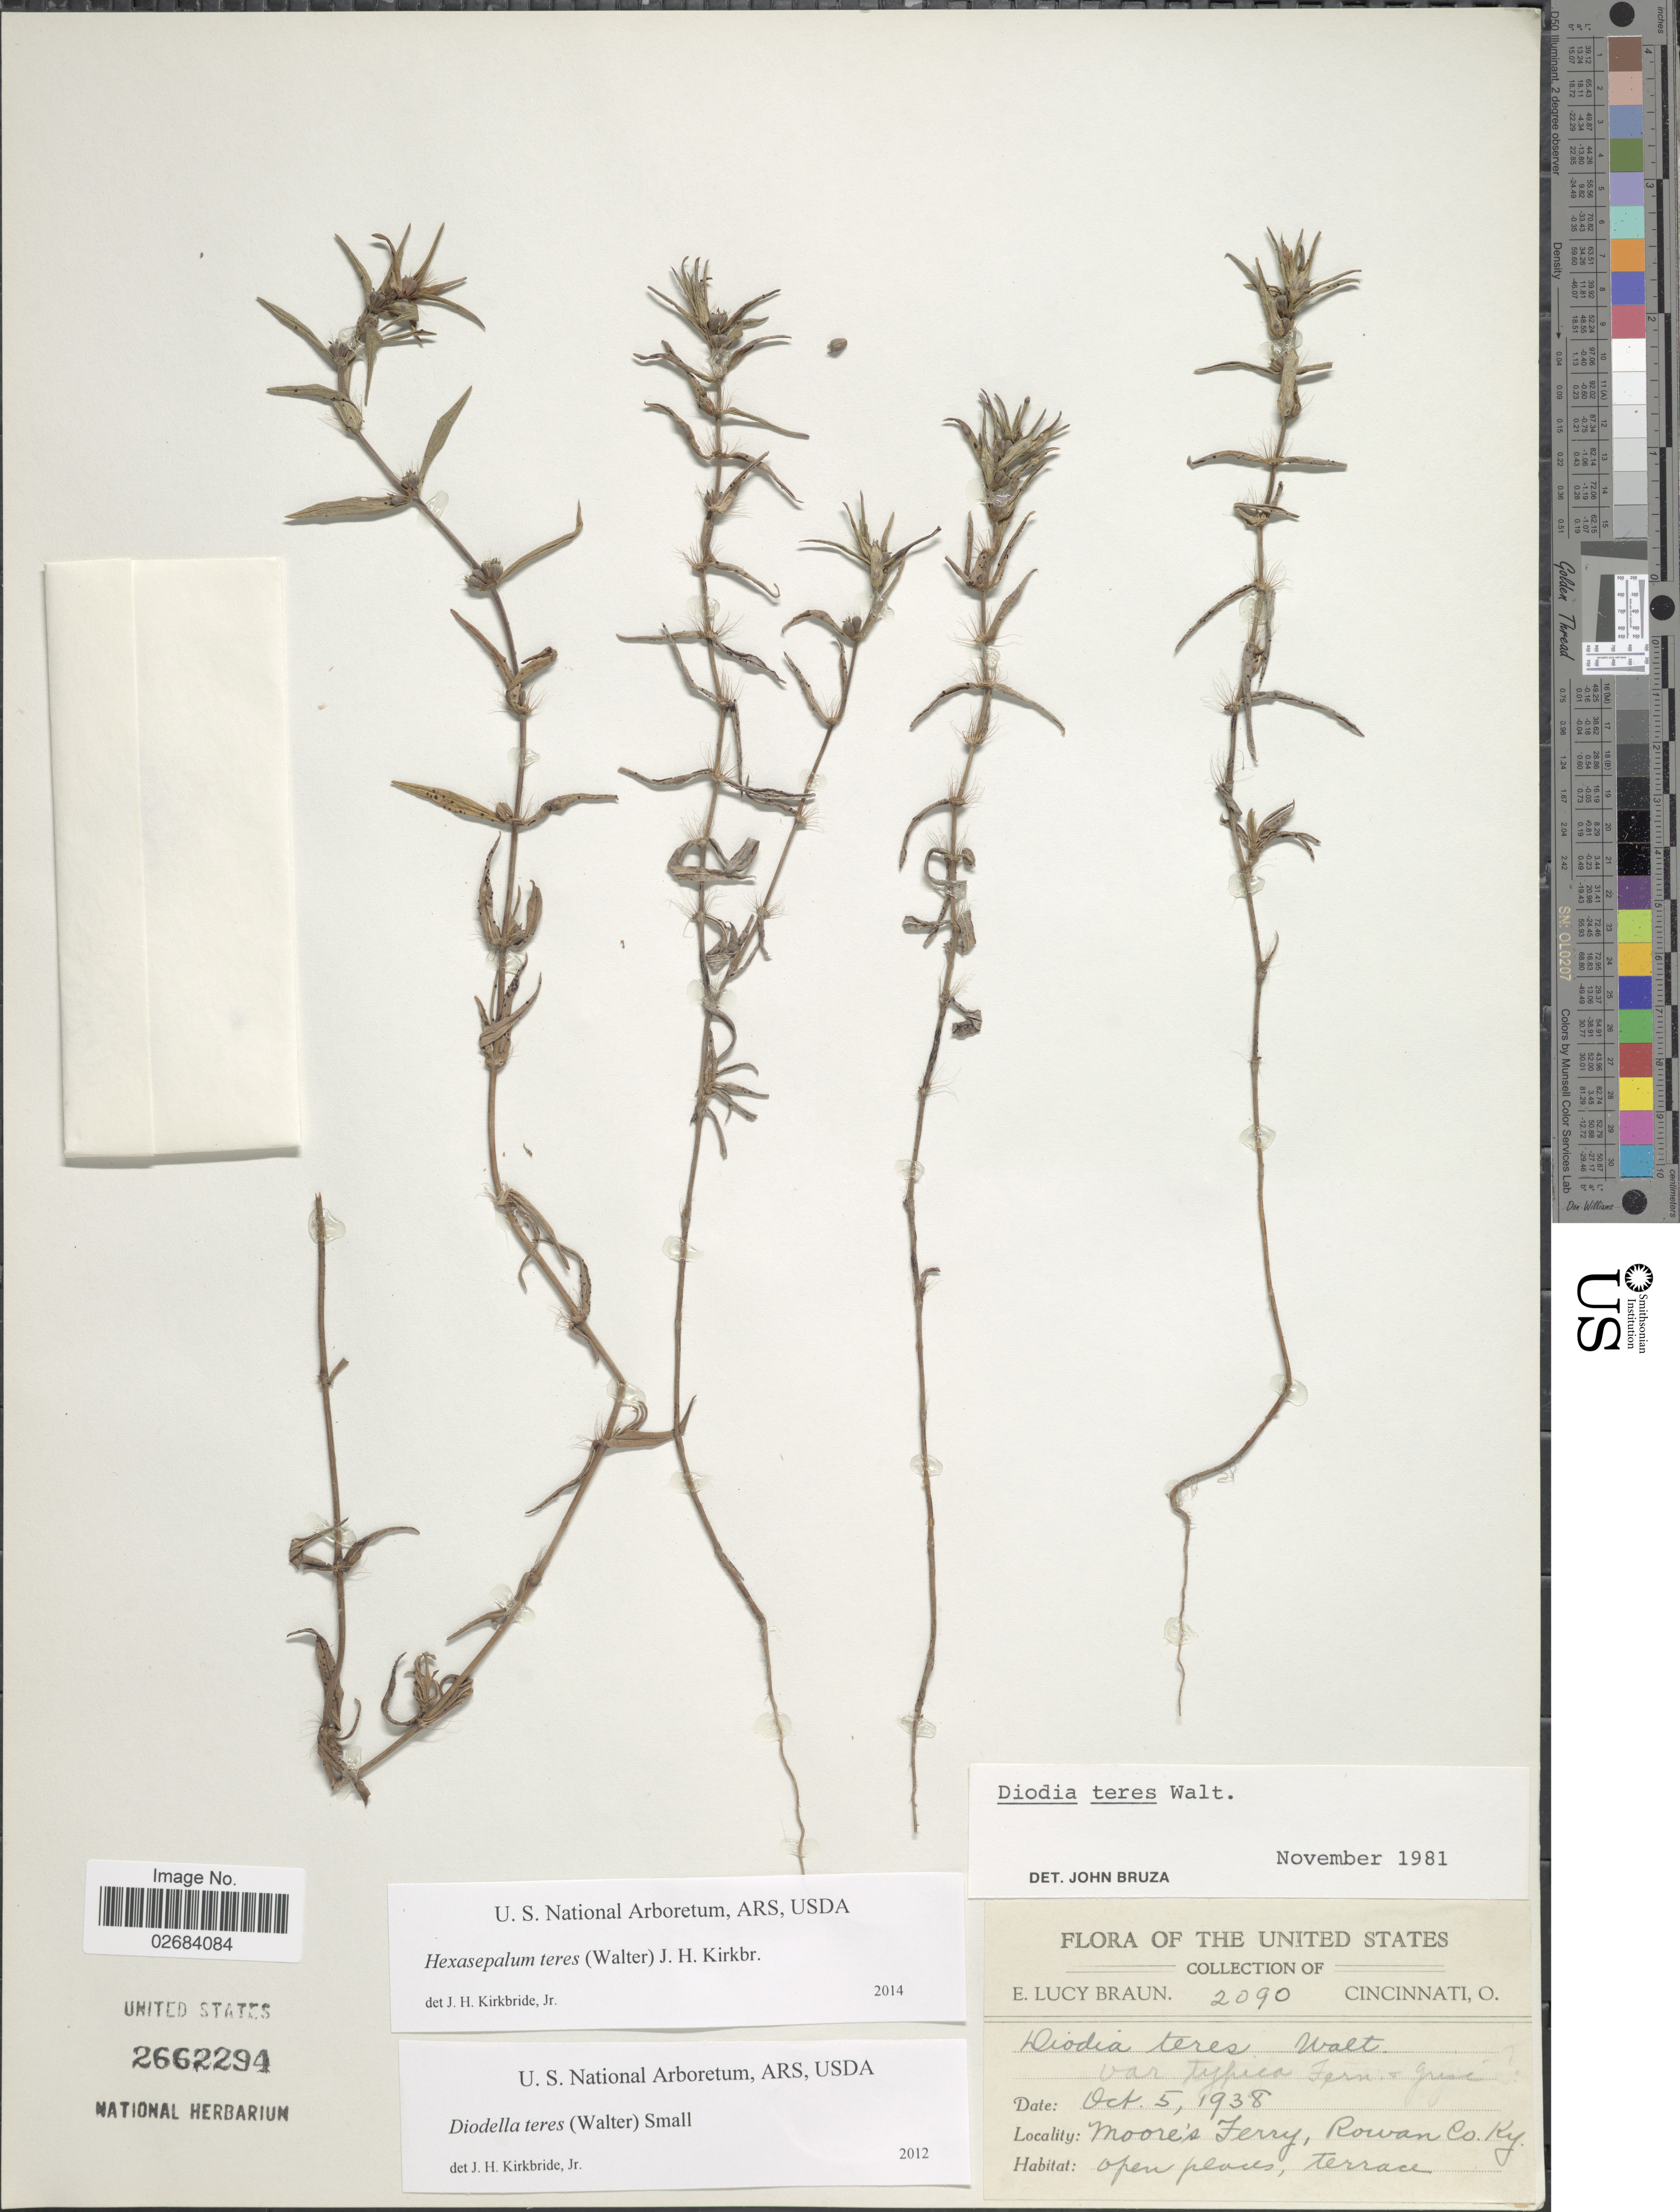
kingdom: Plantae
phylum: Tracheophyta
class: Magnoliopsida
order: Gentianales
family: Rubiaceae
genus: Diodia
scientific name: Diodia teres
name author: Walter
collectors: E. L. Braun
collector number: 2090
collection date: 1938-10-05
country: United States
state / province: Kentucky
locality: Moore's Ferry, Rowan Co.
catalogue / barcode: US 2662294